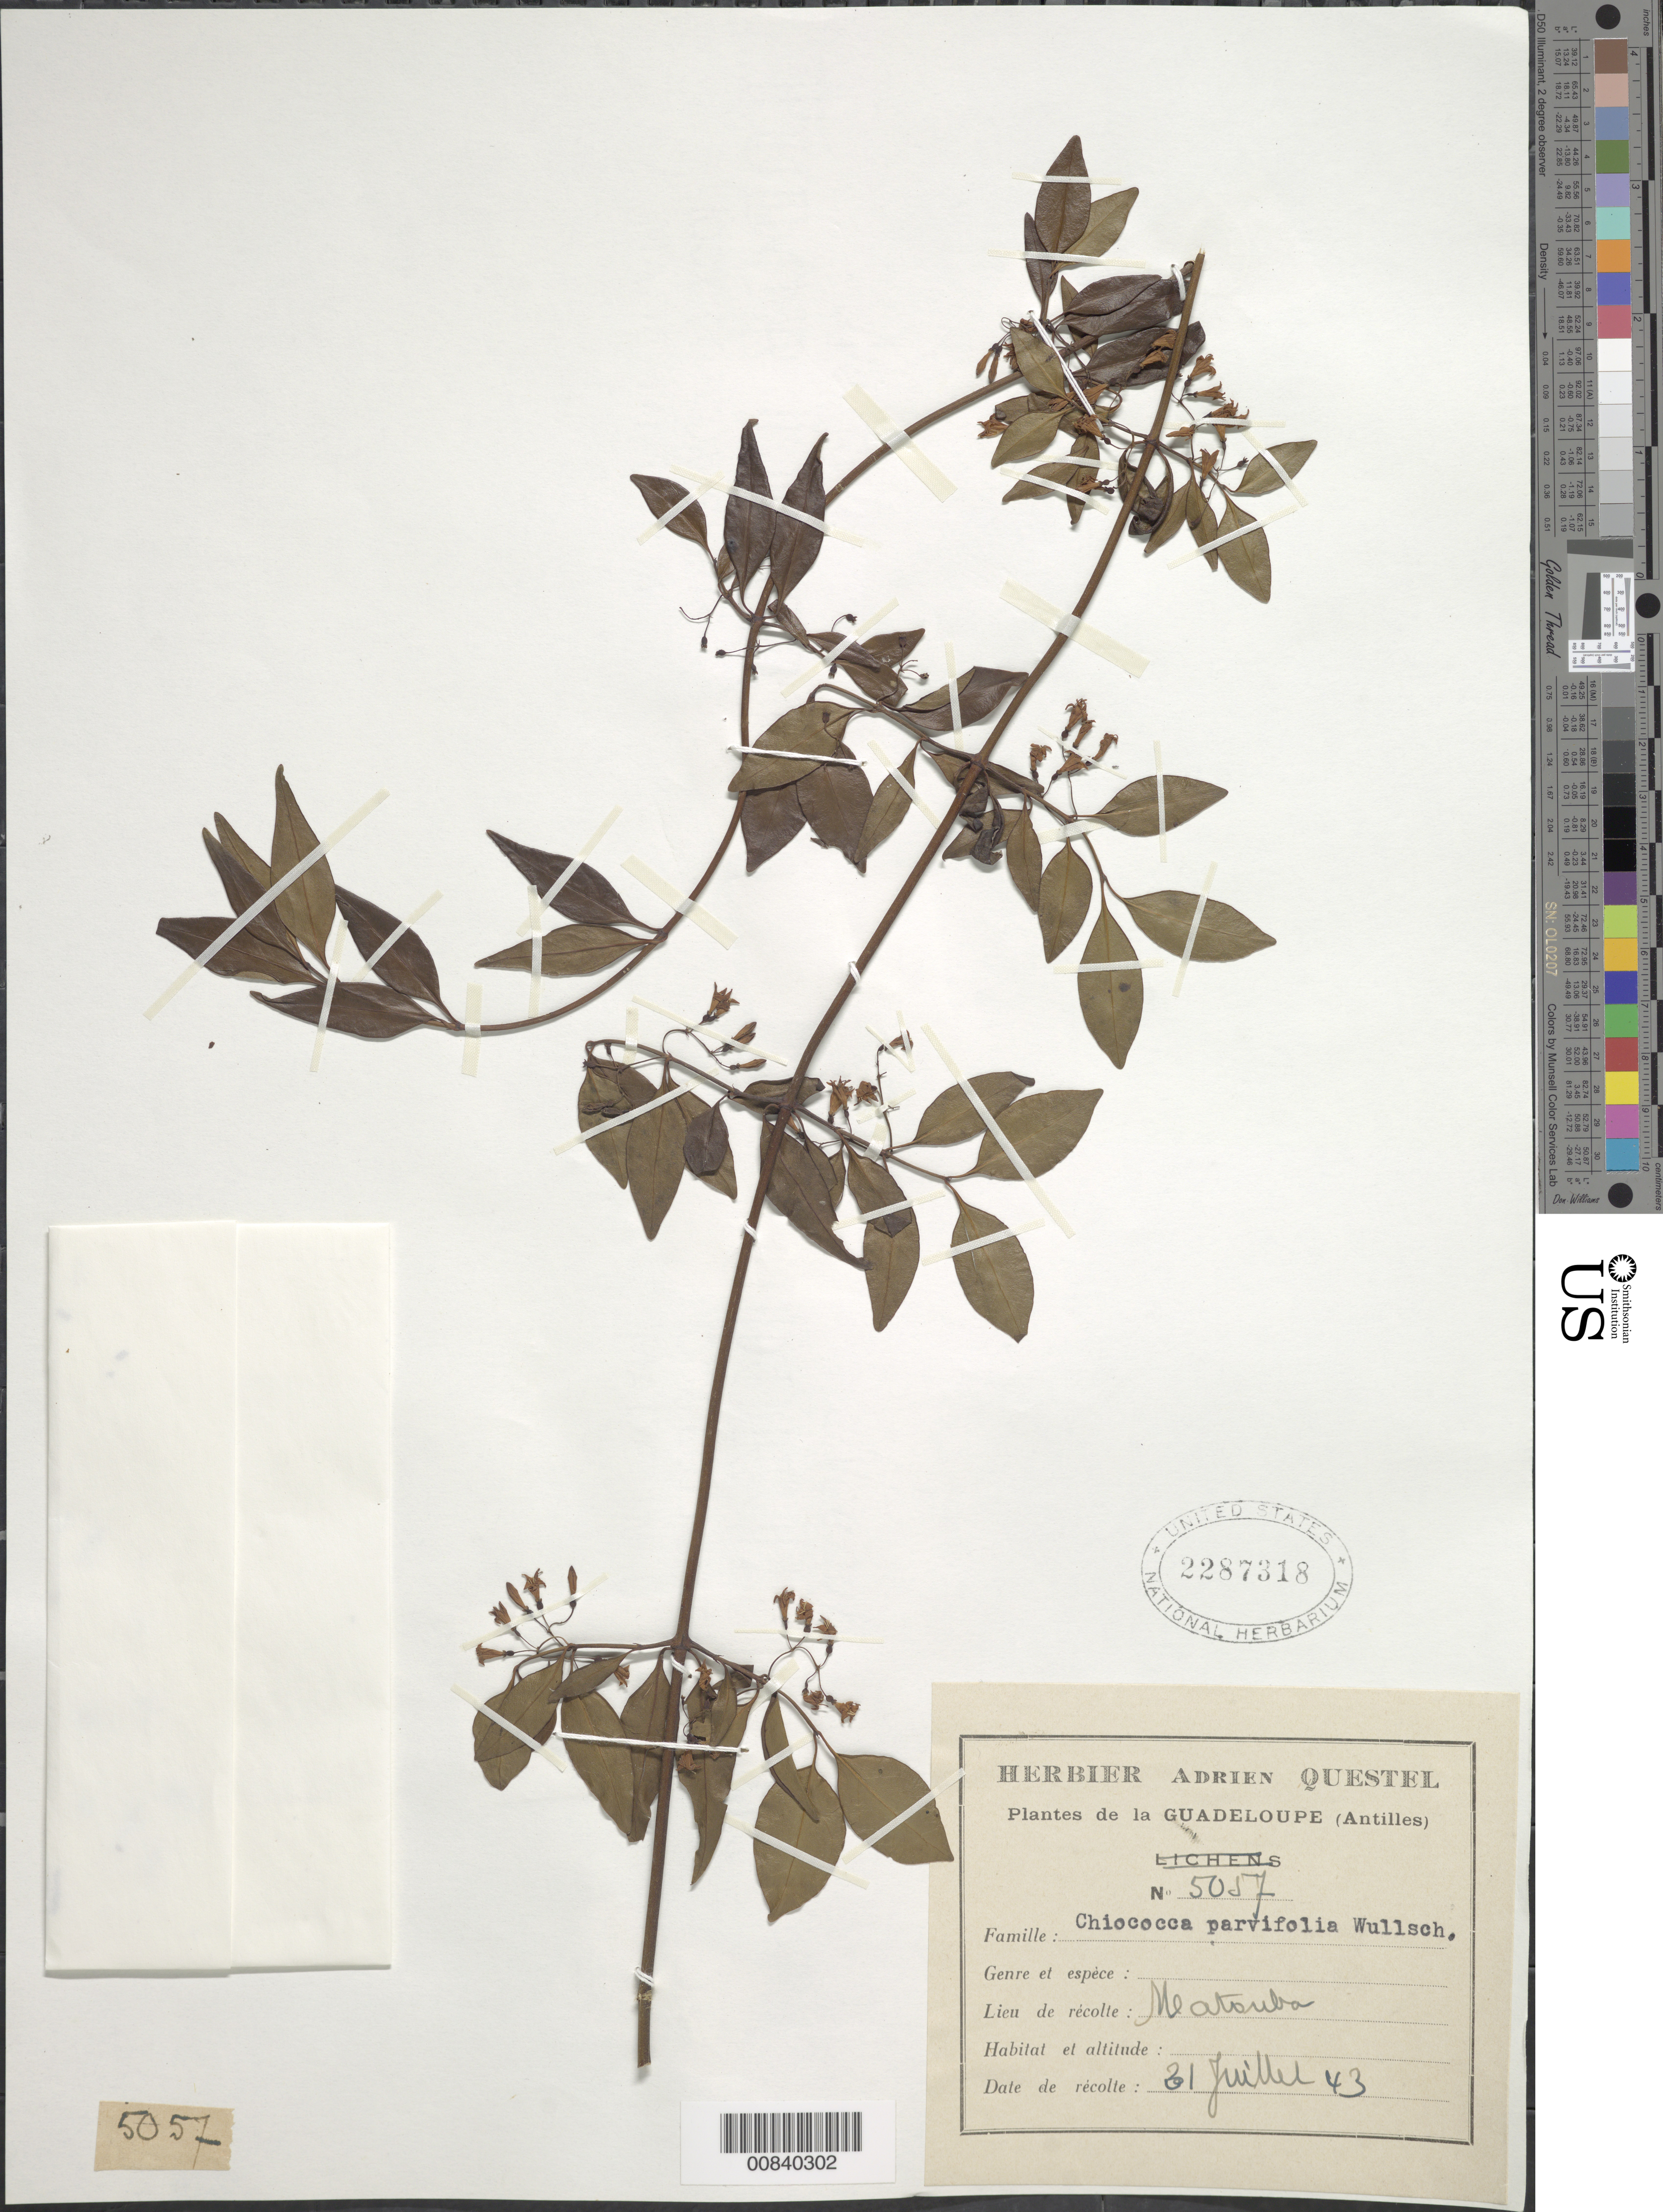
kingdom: Plantae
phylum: Tracheophyta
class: Magnoliopsida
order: Gentianales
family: Rubiaceae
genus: Chiococca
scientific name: Chiococca alba subsp. alba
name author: (L.) Hitchc.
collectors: A. Questel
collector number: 5057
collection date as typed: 31 Jul 1943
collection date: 1943-07-31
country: Guadeloupe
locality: Meatsuba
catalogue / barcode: US 2287318